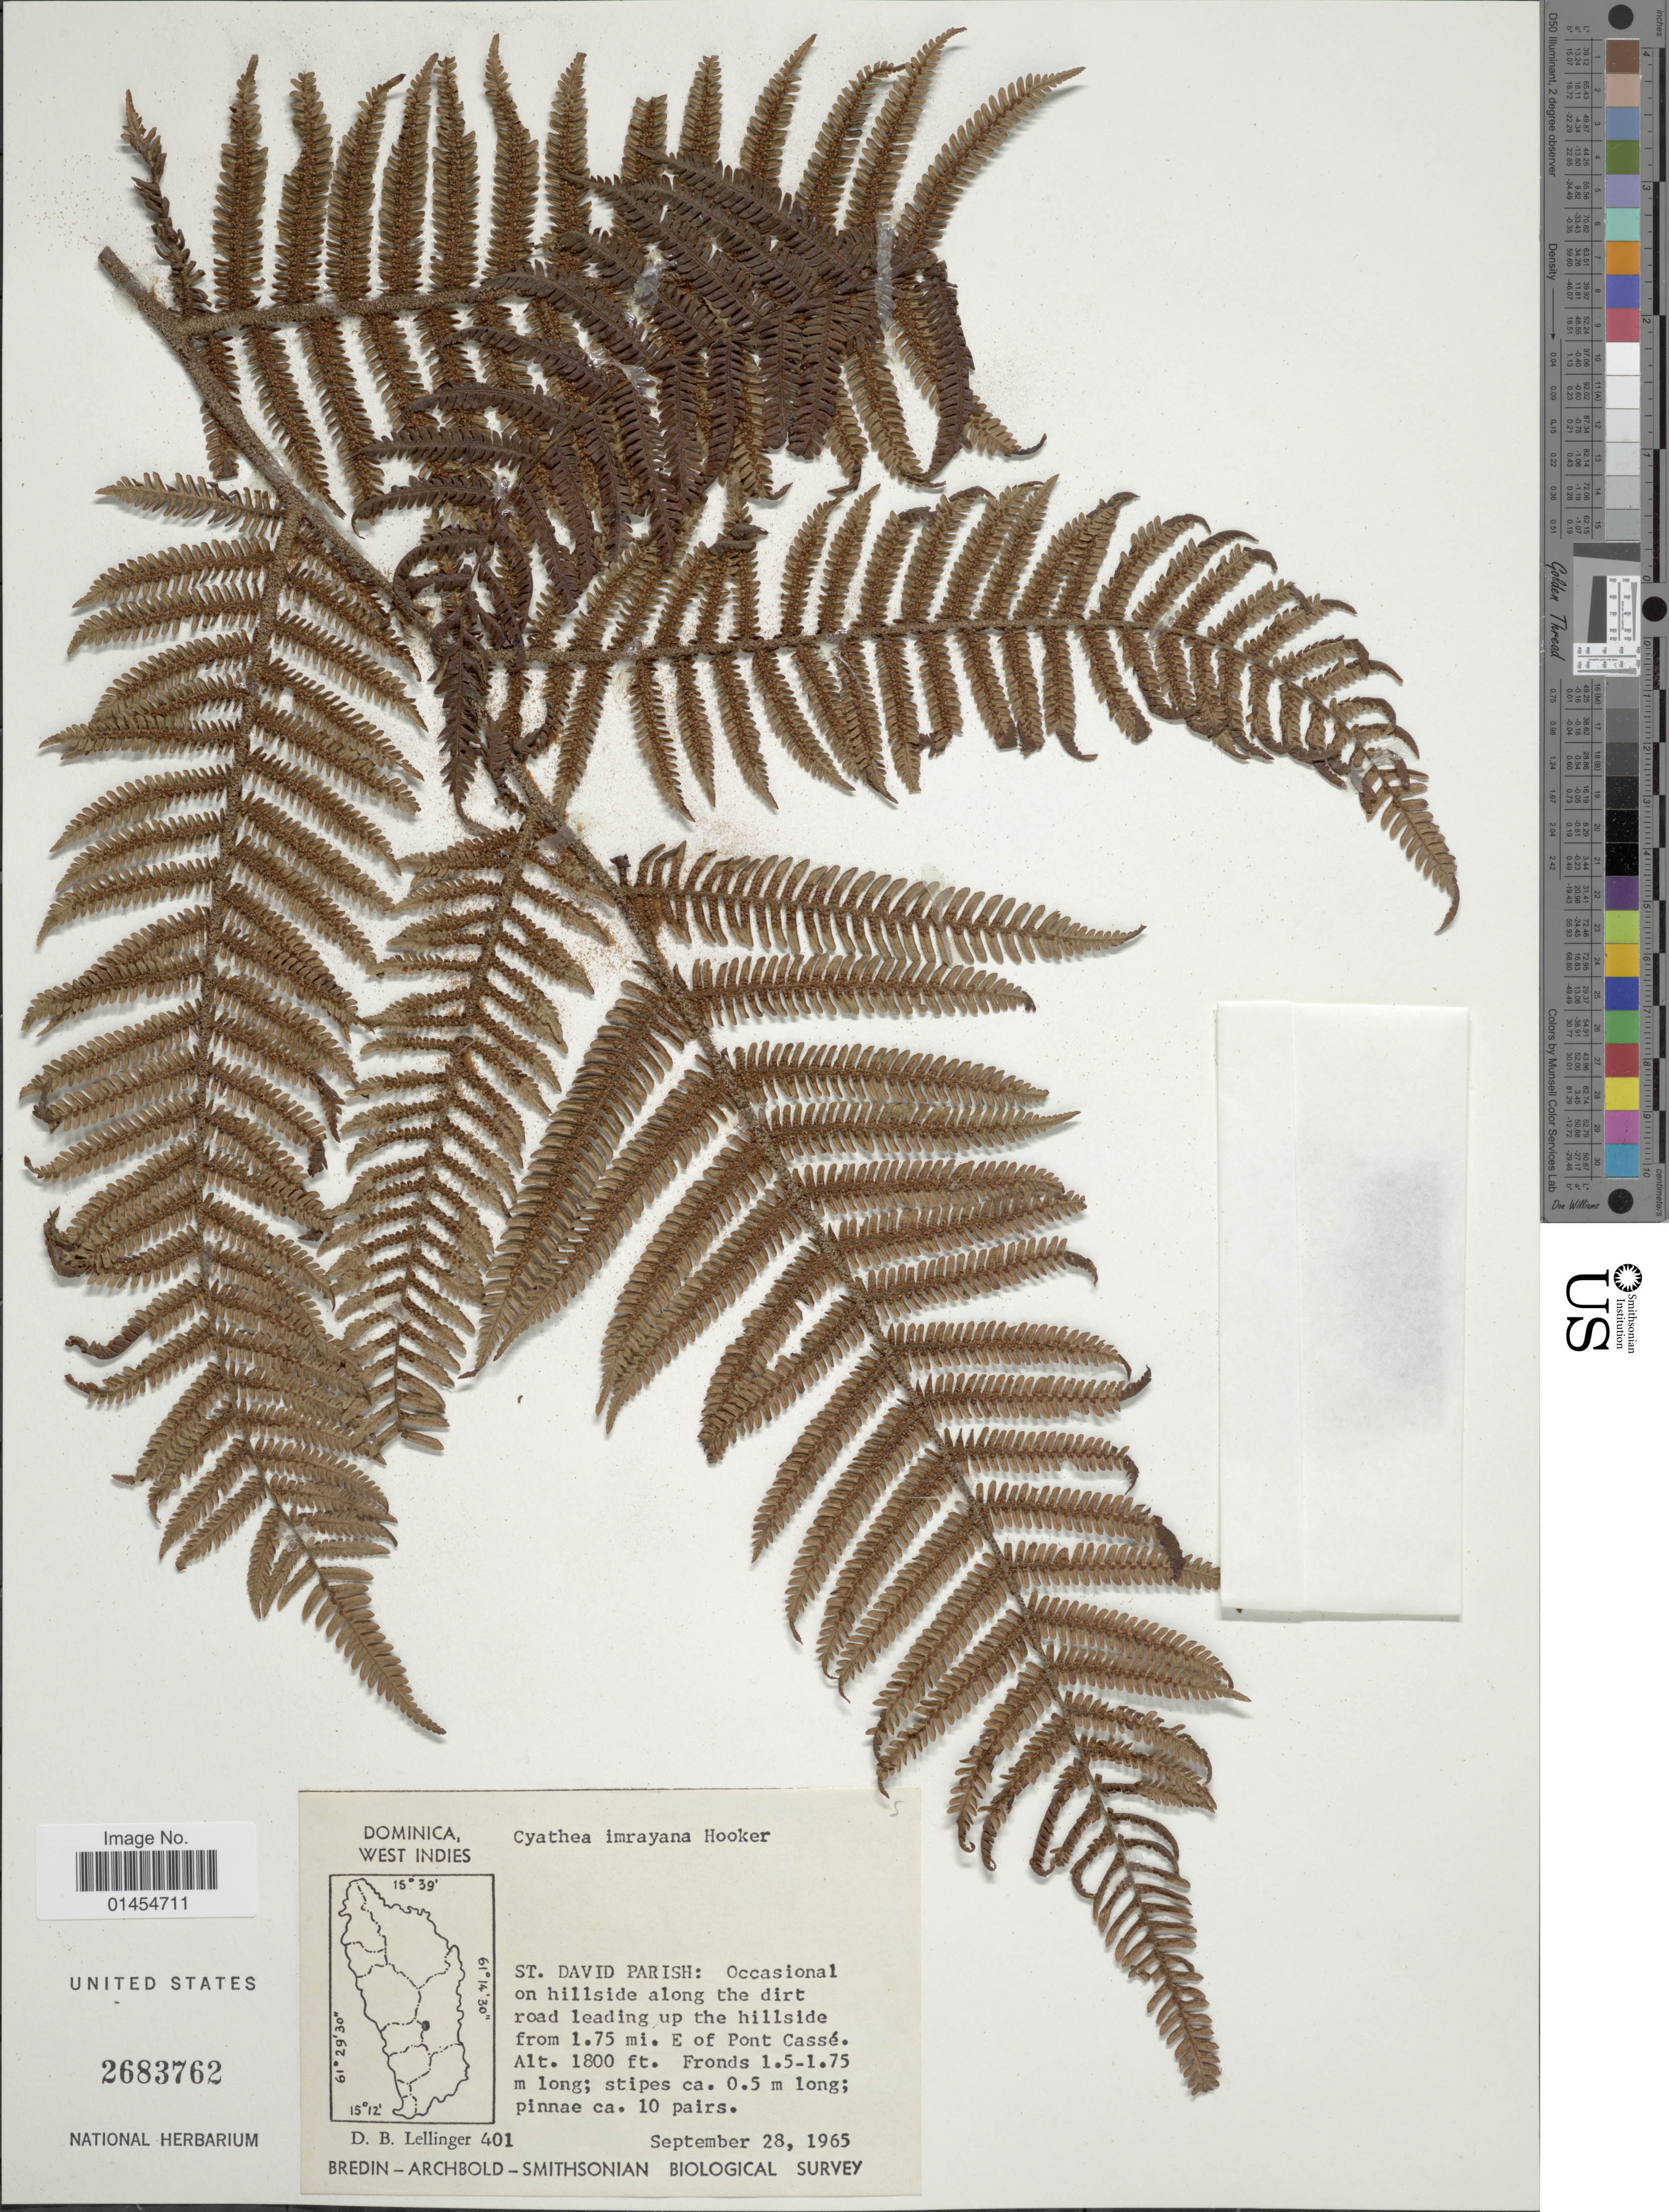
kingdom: Plantae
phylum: Tracheophyta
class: Polypodiopsida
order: Cyatheales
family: Cyatheaceae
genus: Alsophila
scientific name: Alsophila imrayana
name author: (Hook.) D.S. Conant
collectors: D. B. Lellinger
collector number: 401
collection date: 1965-09-28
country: Dominica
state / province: St. David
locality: St. David Parish: Occasional on hillside along the dirt road leading up the hillside from 1.75 mi. E of Pont Cassé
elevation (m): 549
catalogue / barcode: US 2683762